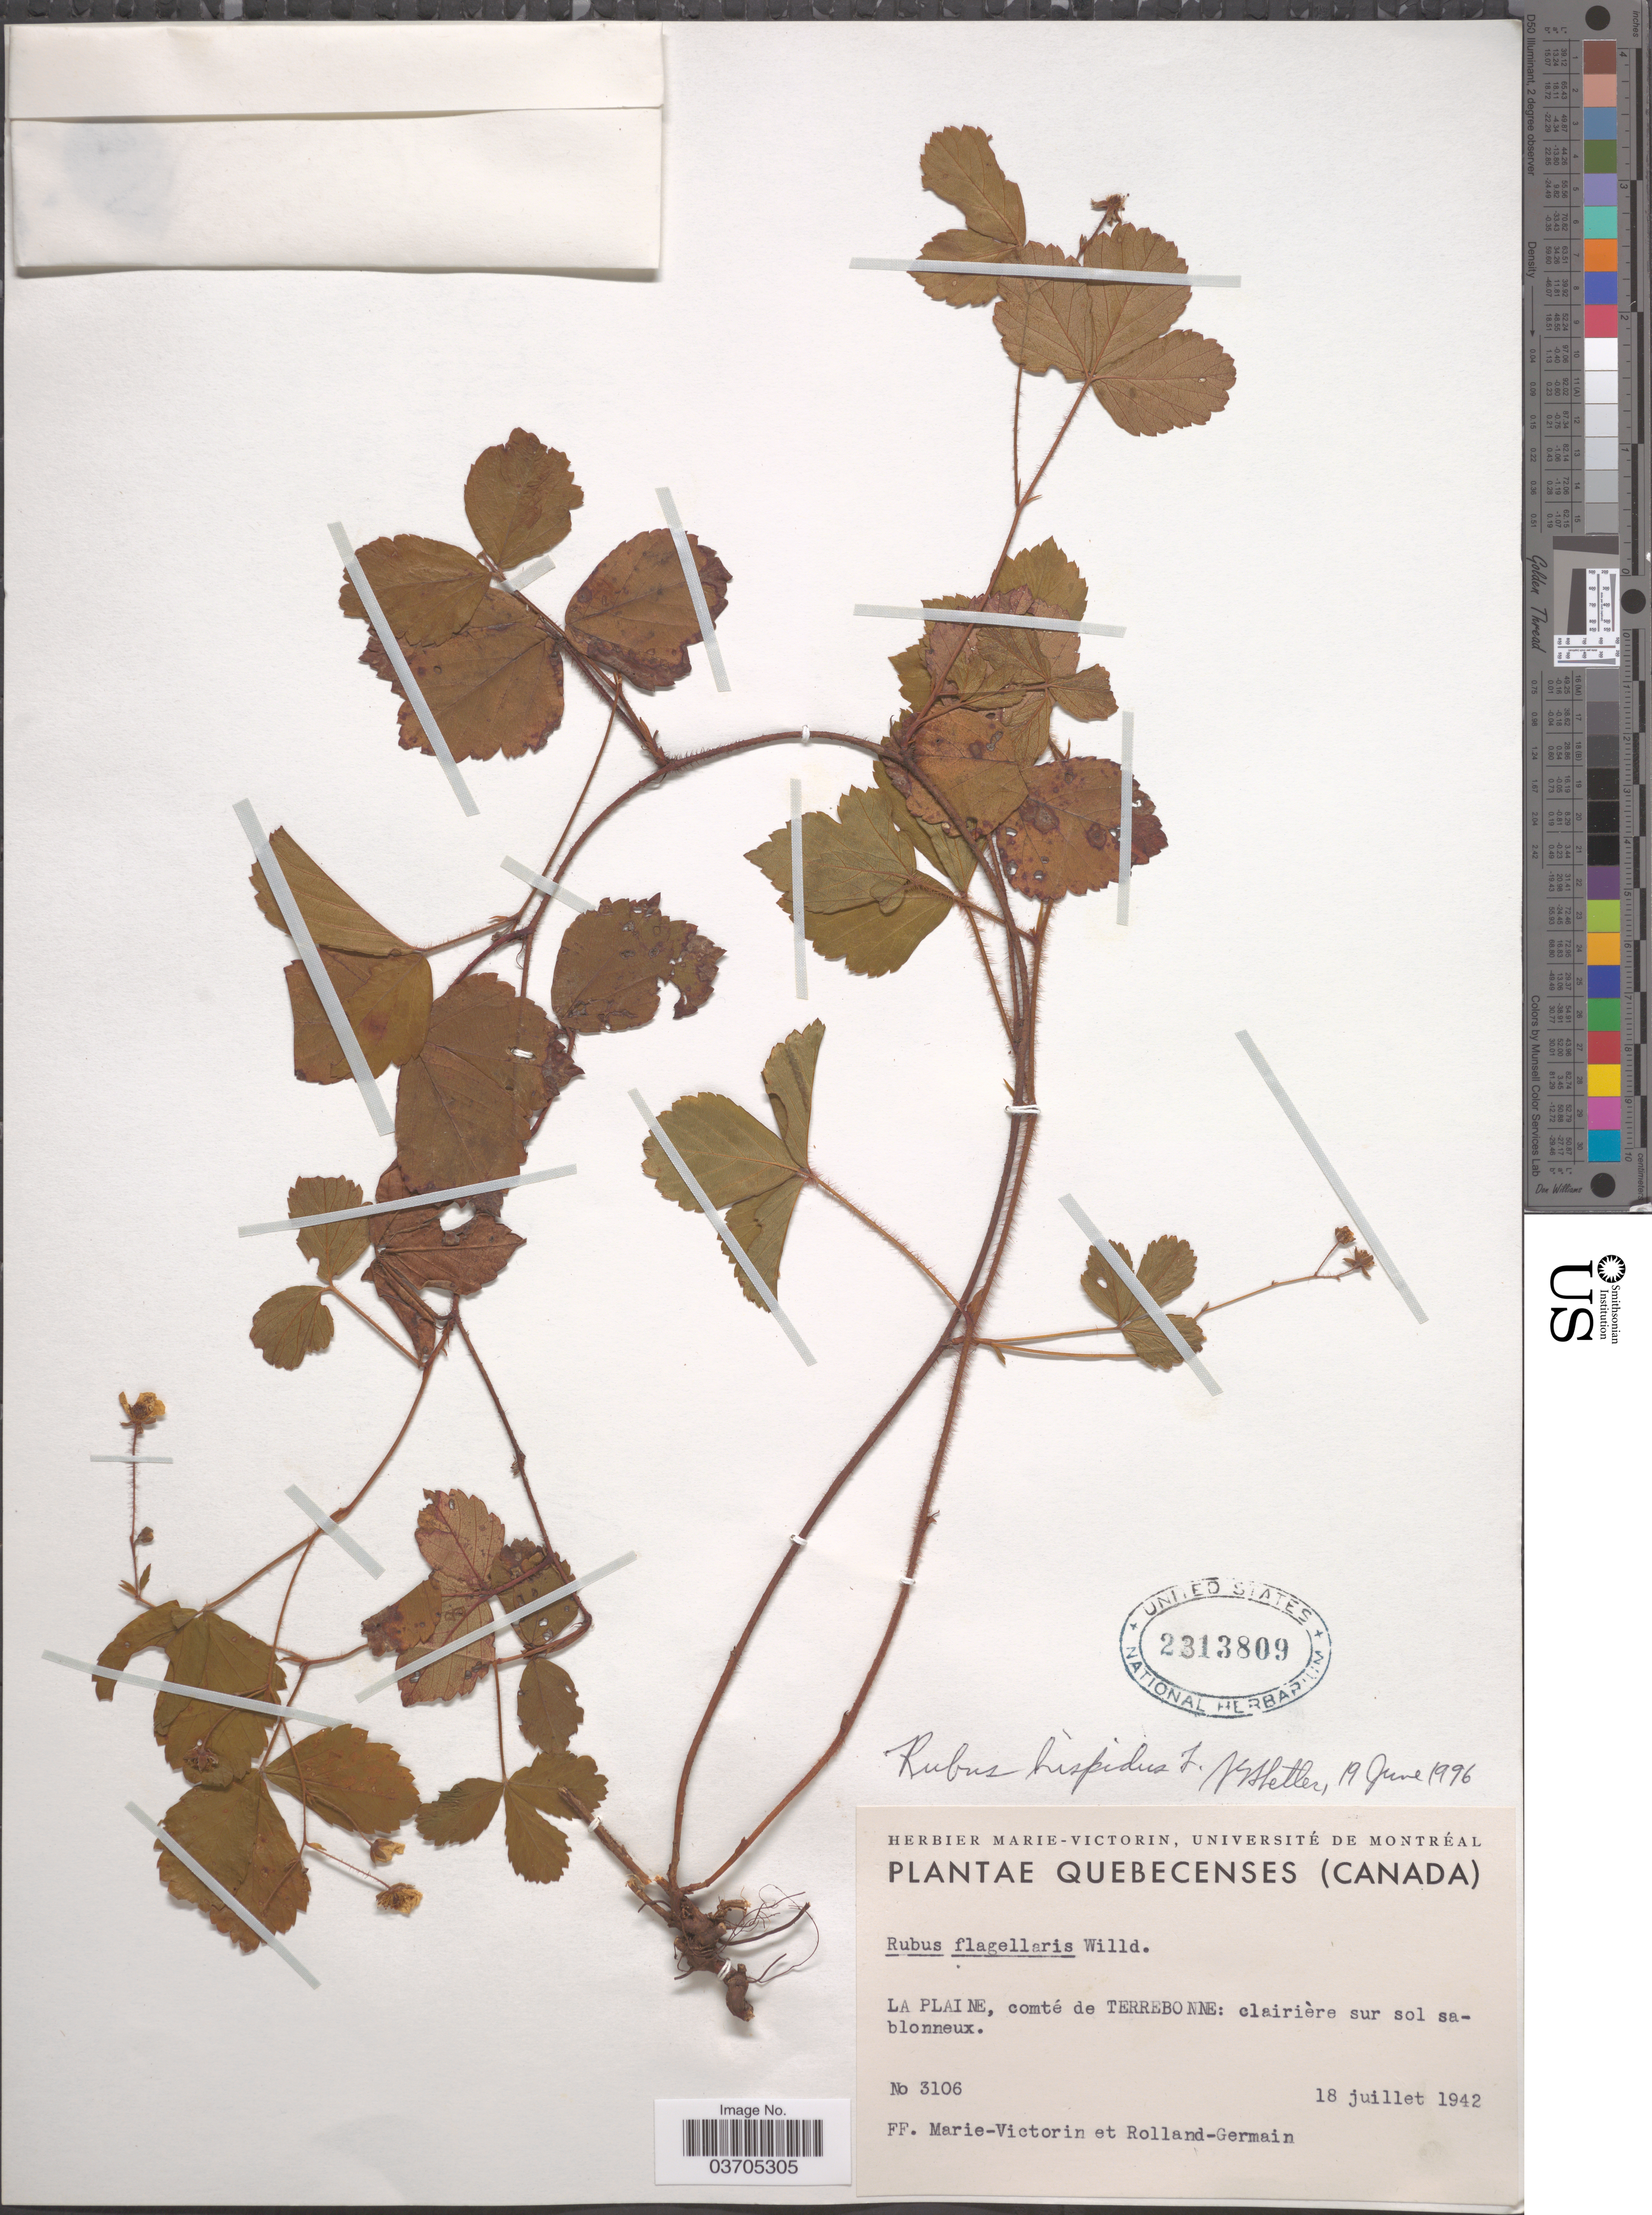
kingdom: Plantae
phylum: Tracheophyta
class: Magnoliopsida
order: Rosales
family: Rosaceae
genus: Rubus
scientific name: Rubus hispidus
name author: L.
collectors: F. Marie-Victorin & Rolland-Germain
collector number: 3106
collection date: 1942-07-18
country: Canada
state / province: Quebec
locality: La Plaine, comté de Terrebonne: clairière sur sol sablonneux.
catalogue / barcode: US 2313809